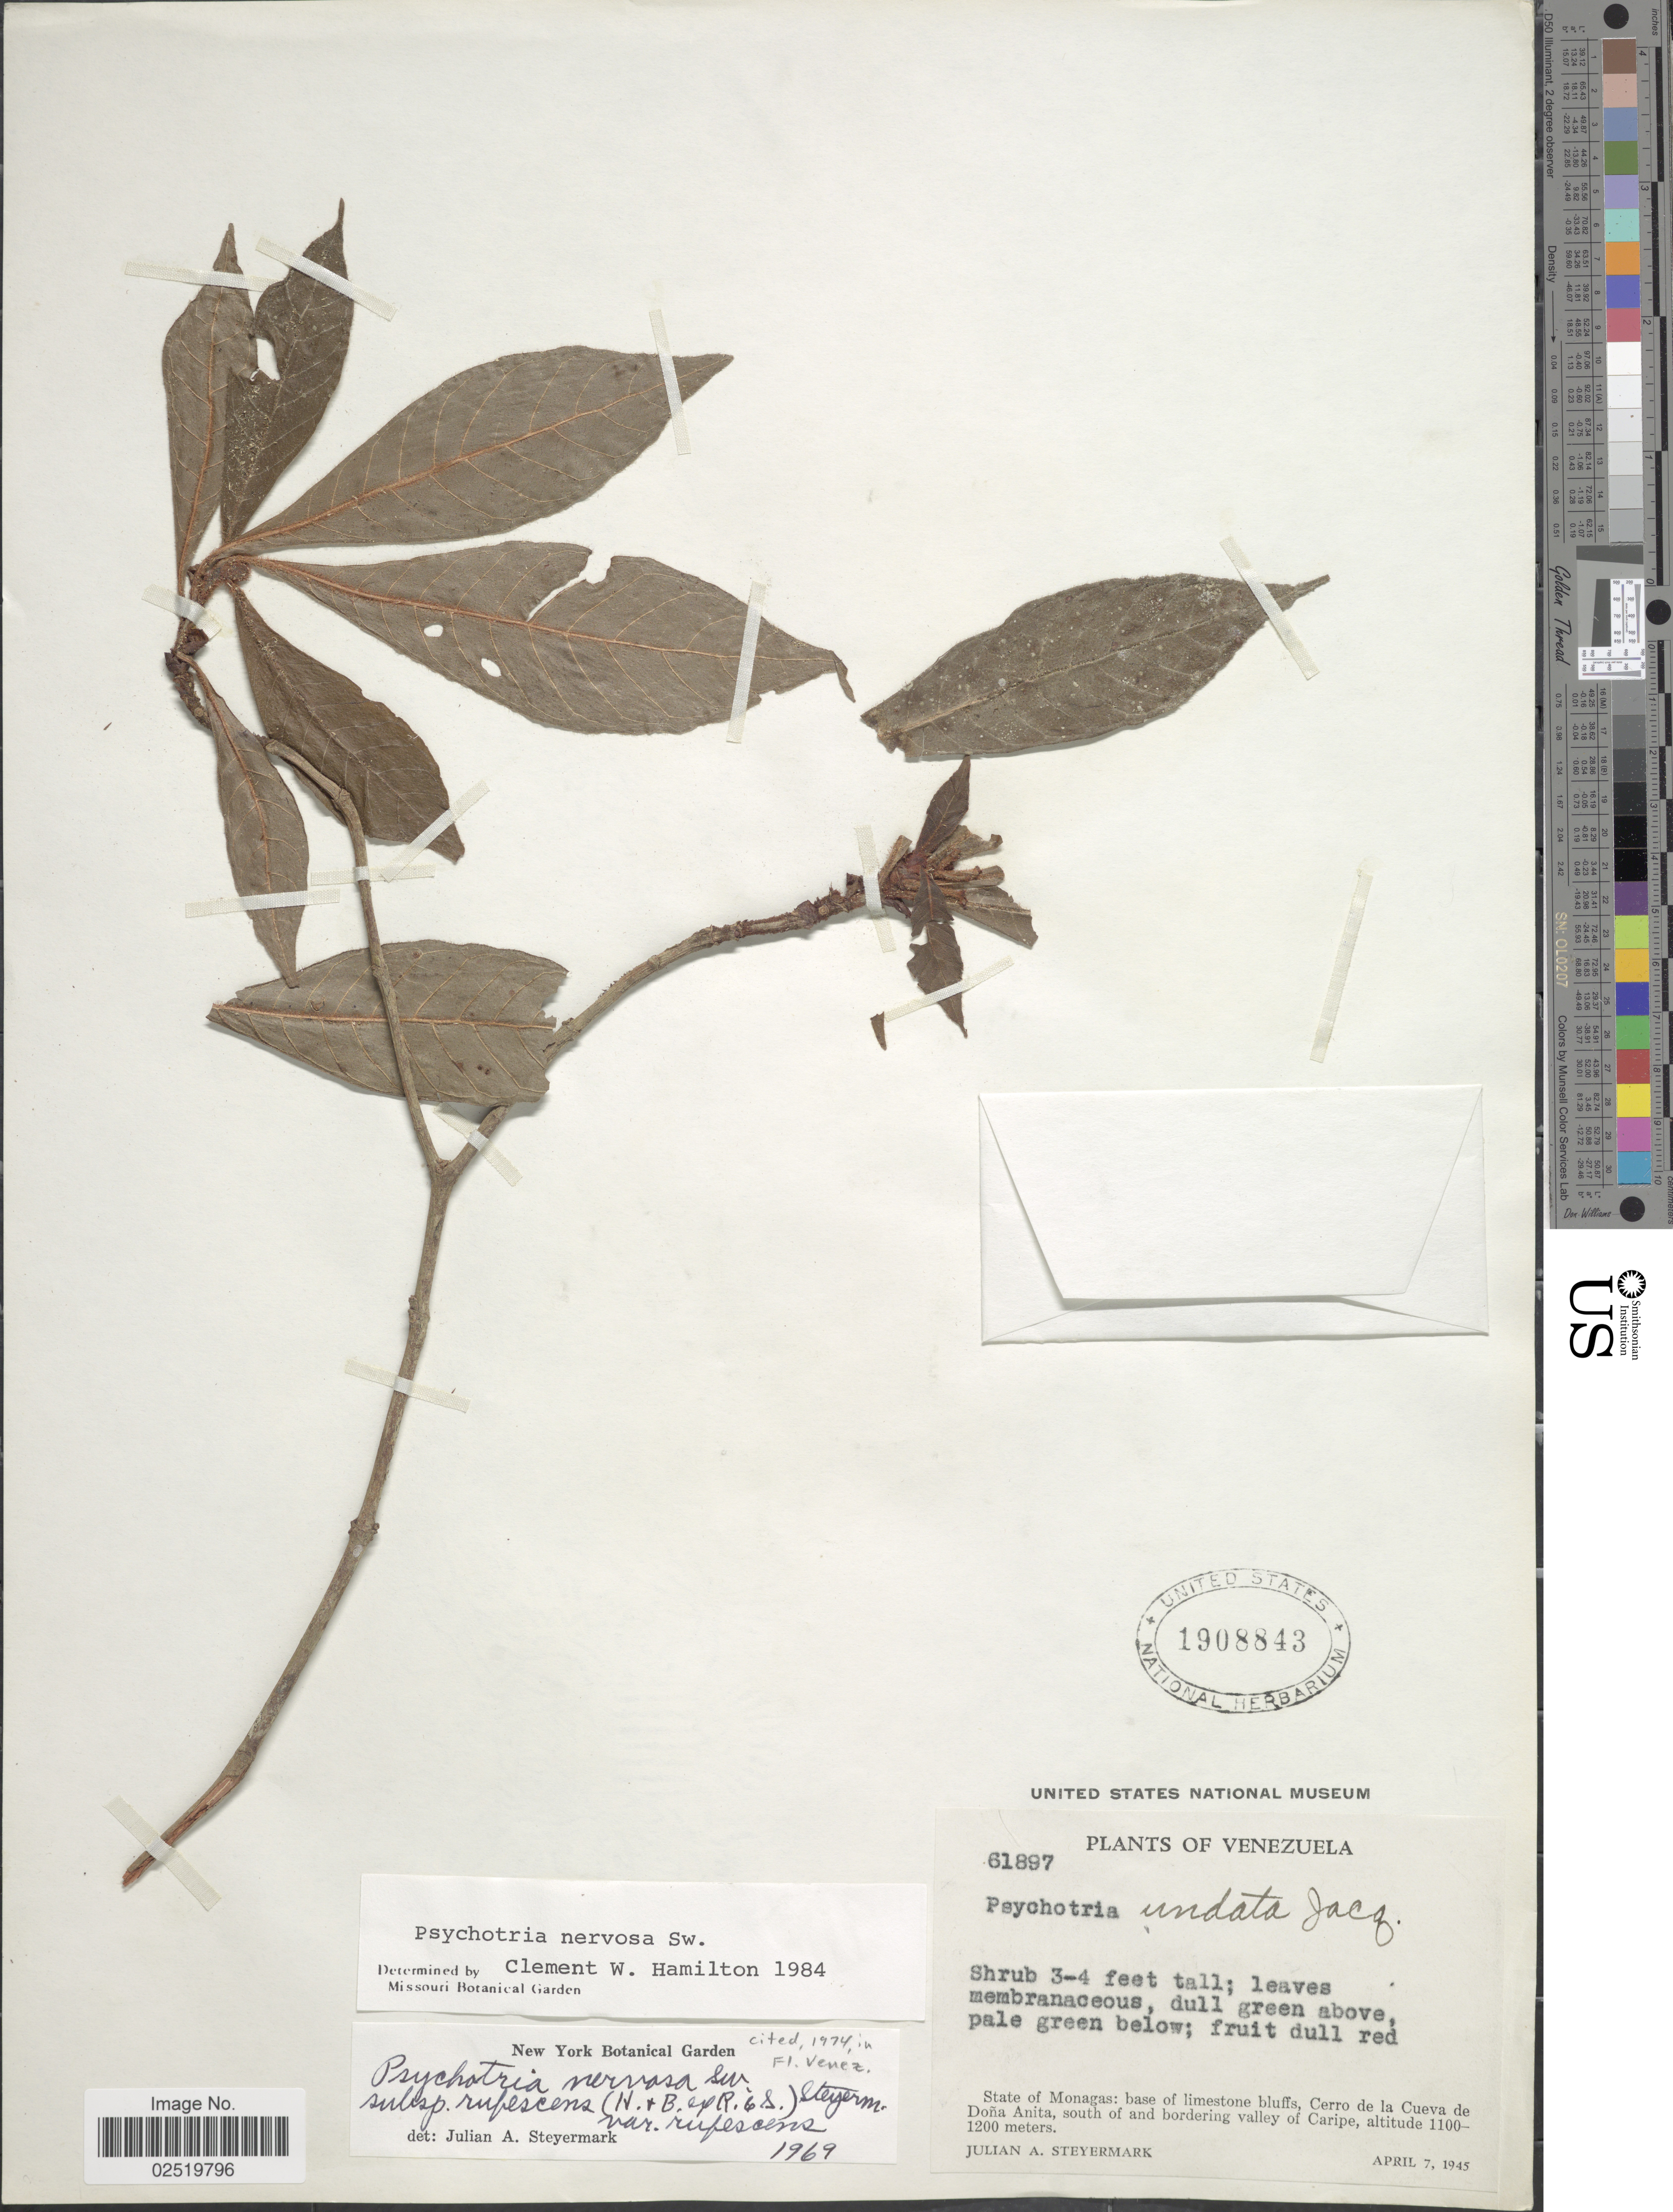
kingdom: Plantae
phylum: Tracheophyta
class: Magnoliopsida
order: Gentianales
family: Rubiaceae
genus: Psychotria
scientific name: Psychotria nervosa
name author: Sw.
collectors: J. Steyermark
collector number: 61897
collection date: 1945-04-07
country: Venezuela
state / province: Monagas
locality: Base of limestone bluffs, Cerro de la Cueva de Dona Anita, south of and bordering valley of Caripe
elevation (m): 1100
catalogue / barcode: US 1908843